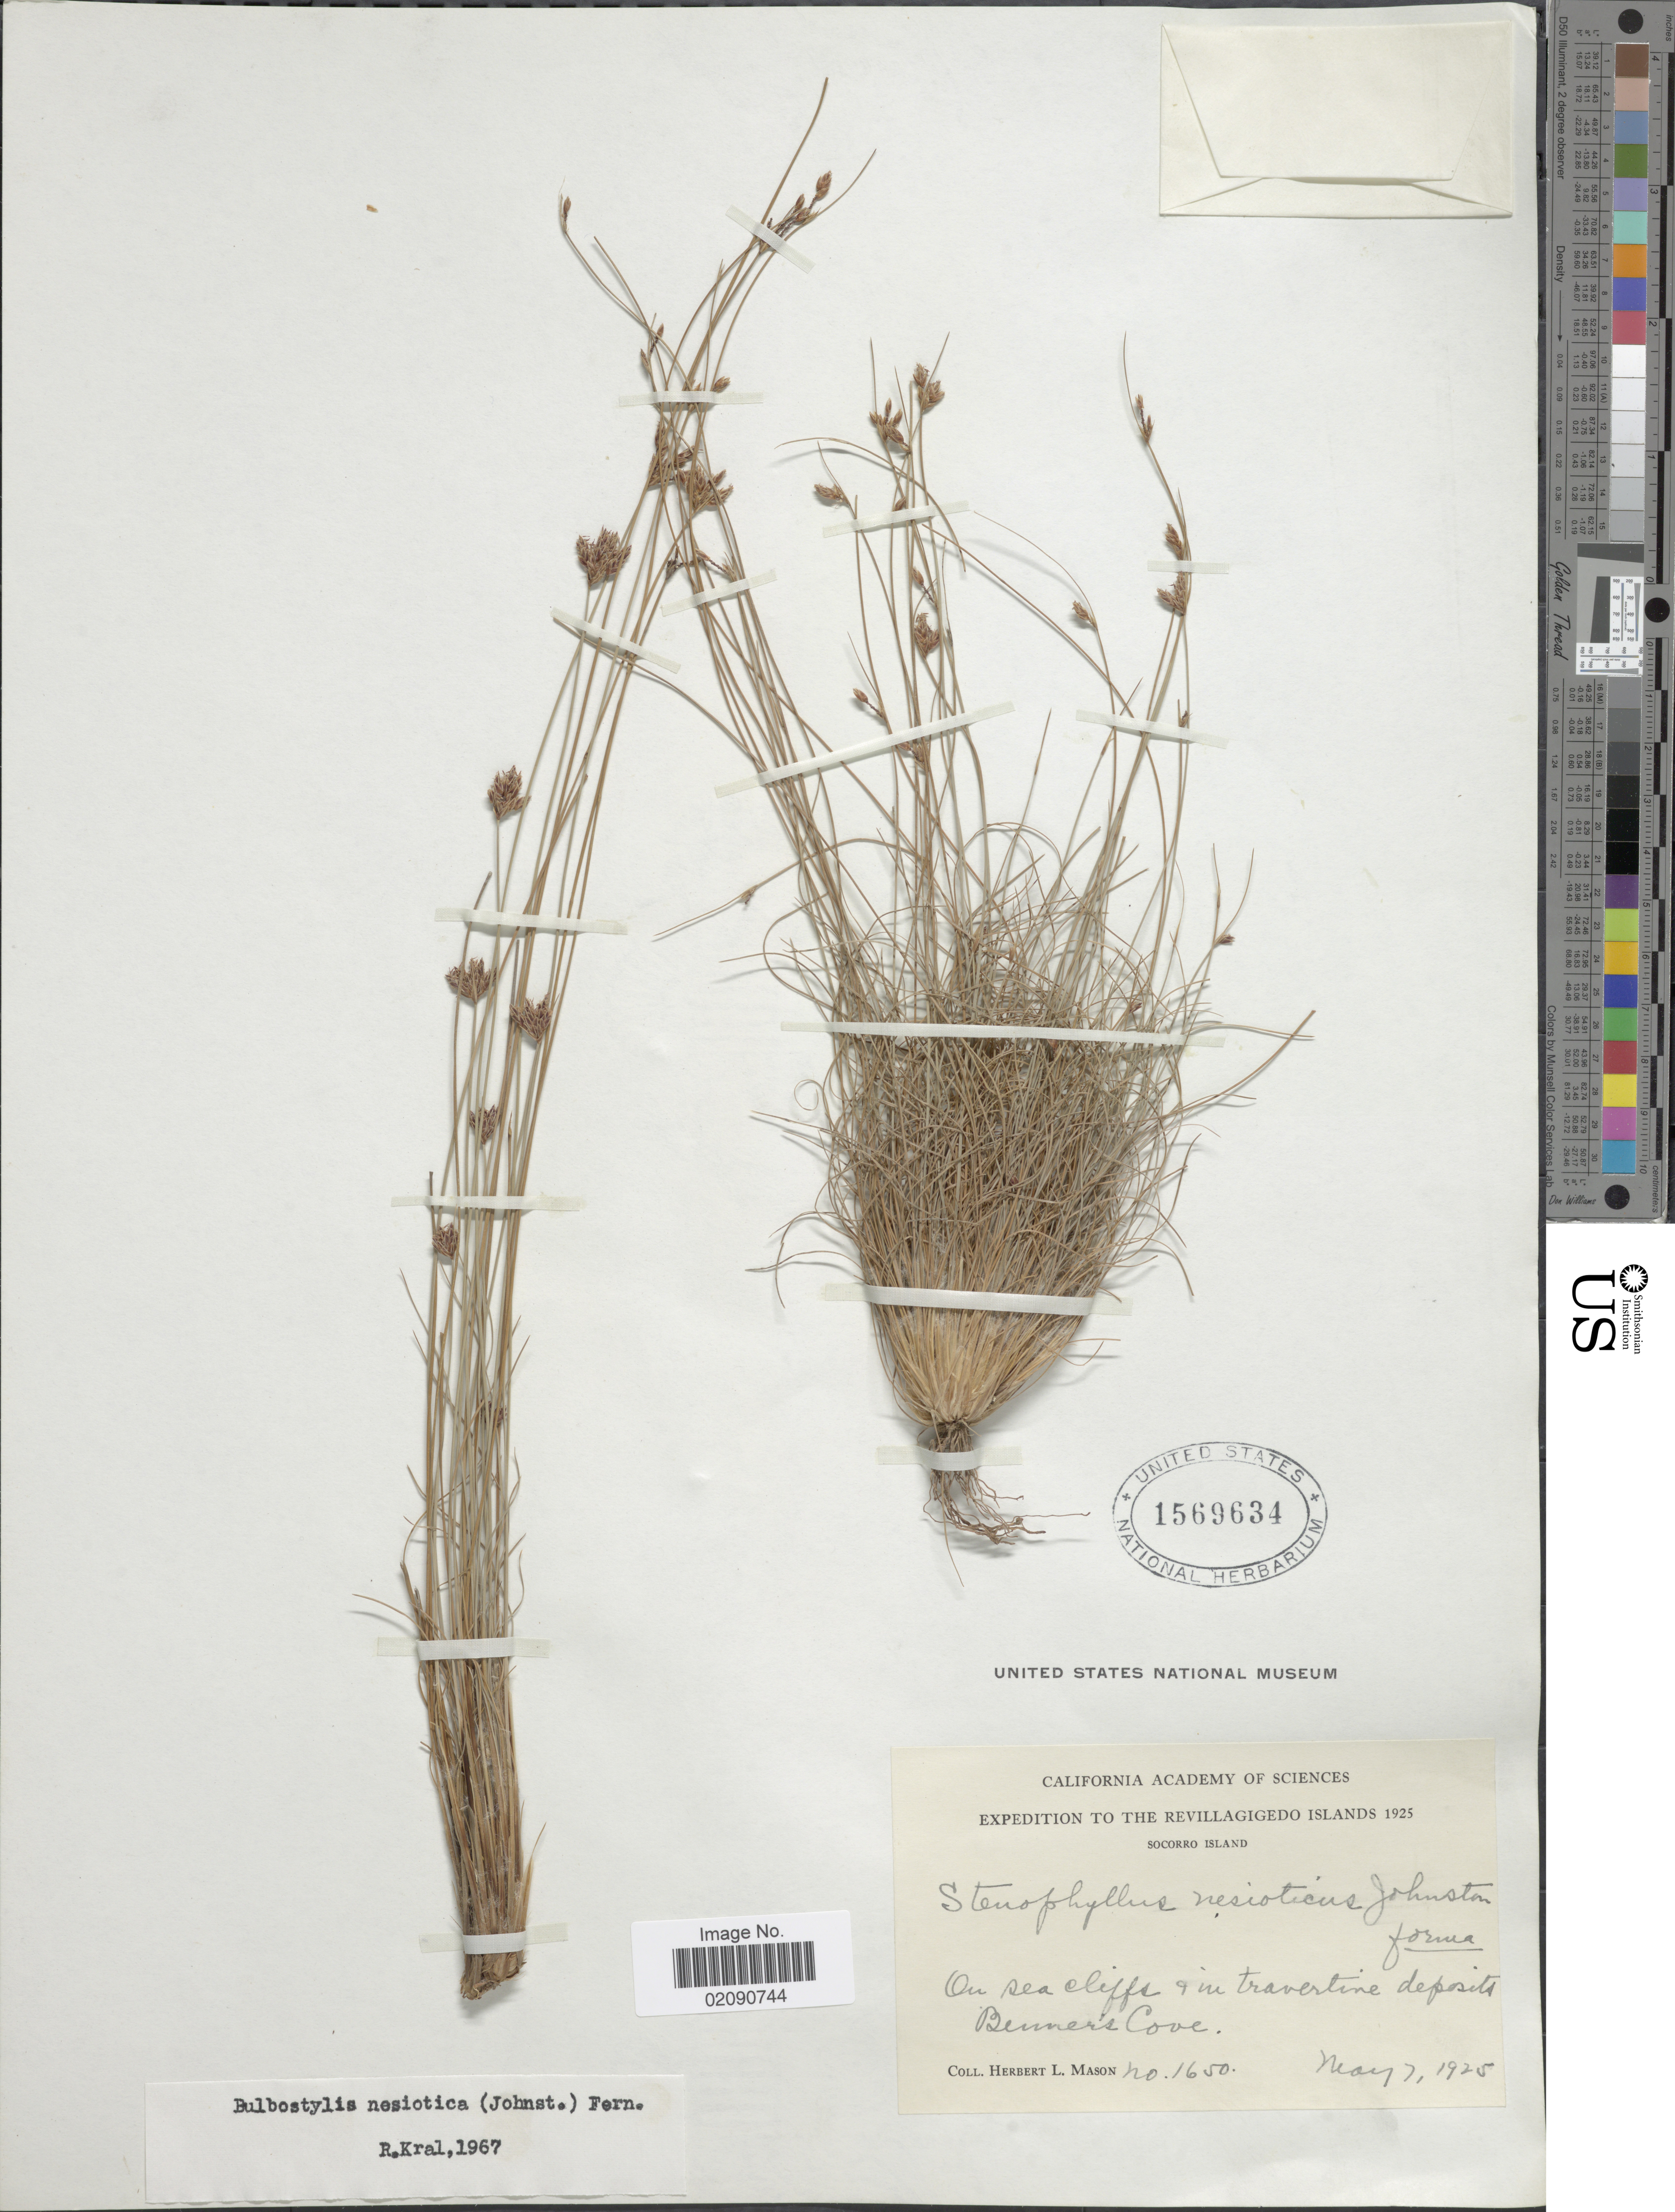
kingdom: Plantae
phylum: Tracheophyta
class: Liliopsida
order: Poales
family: Cyperaceae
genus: Bulbostylis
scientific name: Bulbostylis nesiotica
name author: (I.M. Johnst.) Fernald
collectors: H. L. Mason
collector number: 1650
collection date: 1925-05-07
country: Mexico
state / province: Colima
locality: Revillagigedo Islands. Socorro Island. On sea cliffs & in travertine deposits Benner's Cove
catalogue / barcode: US 1569634